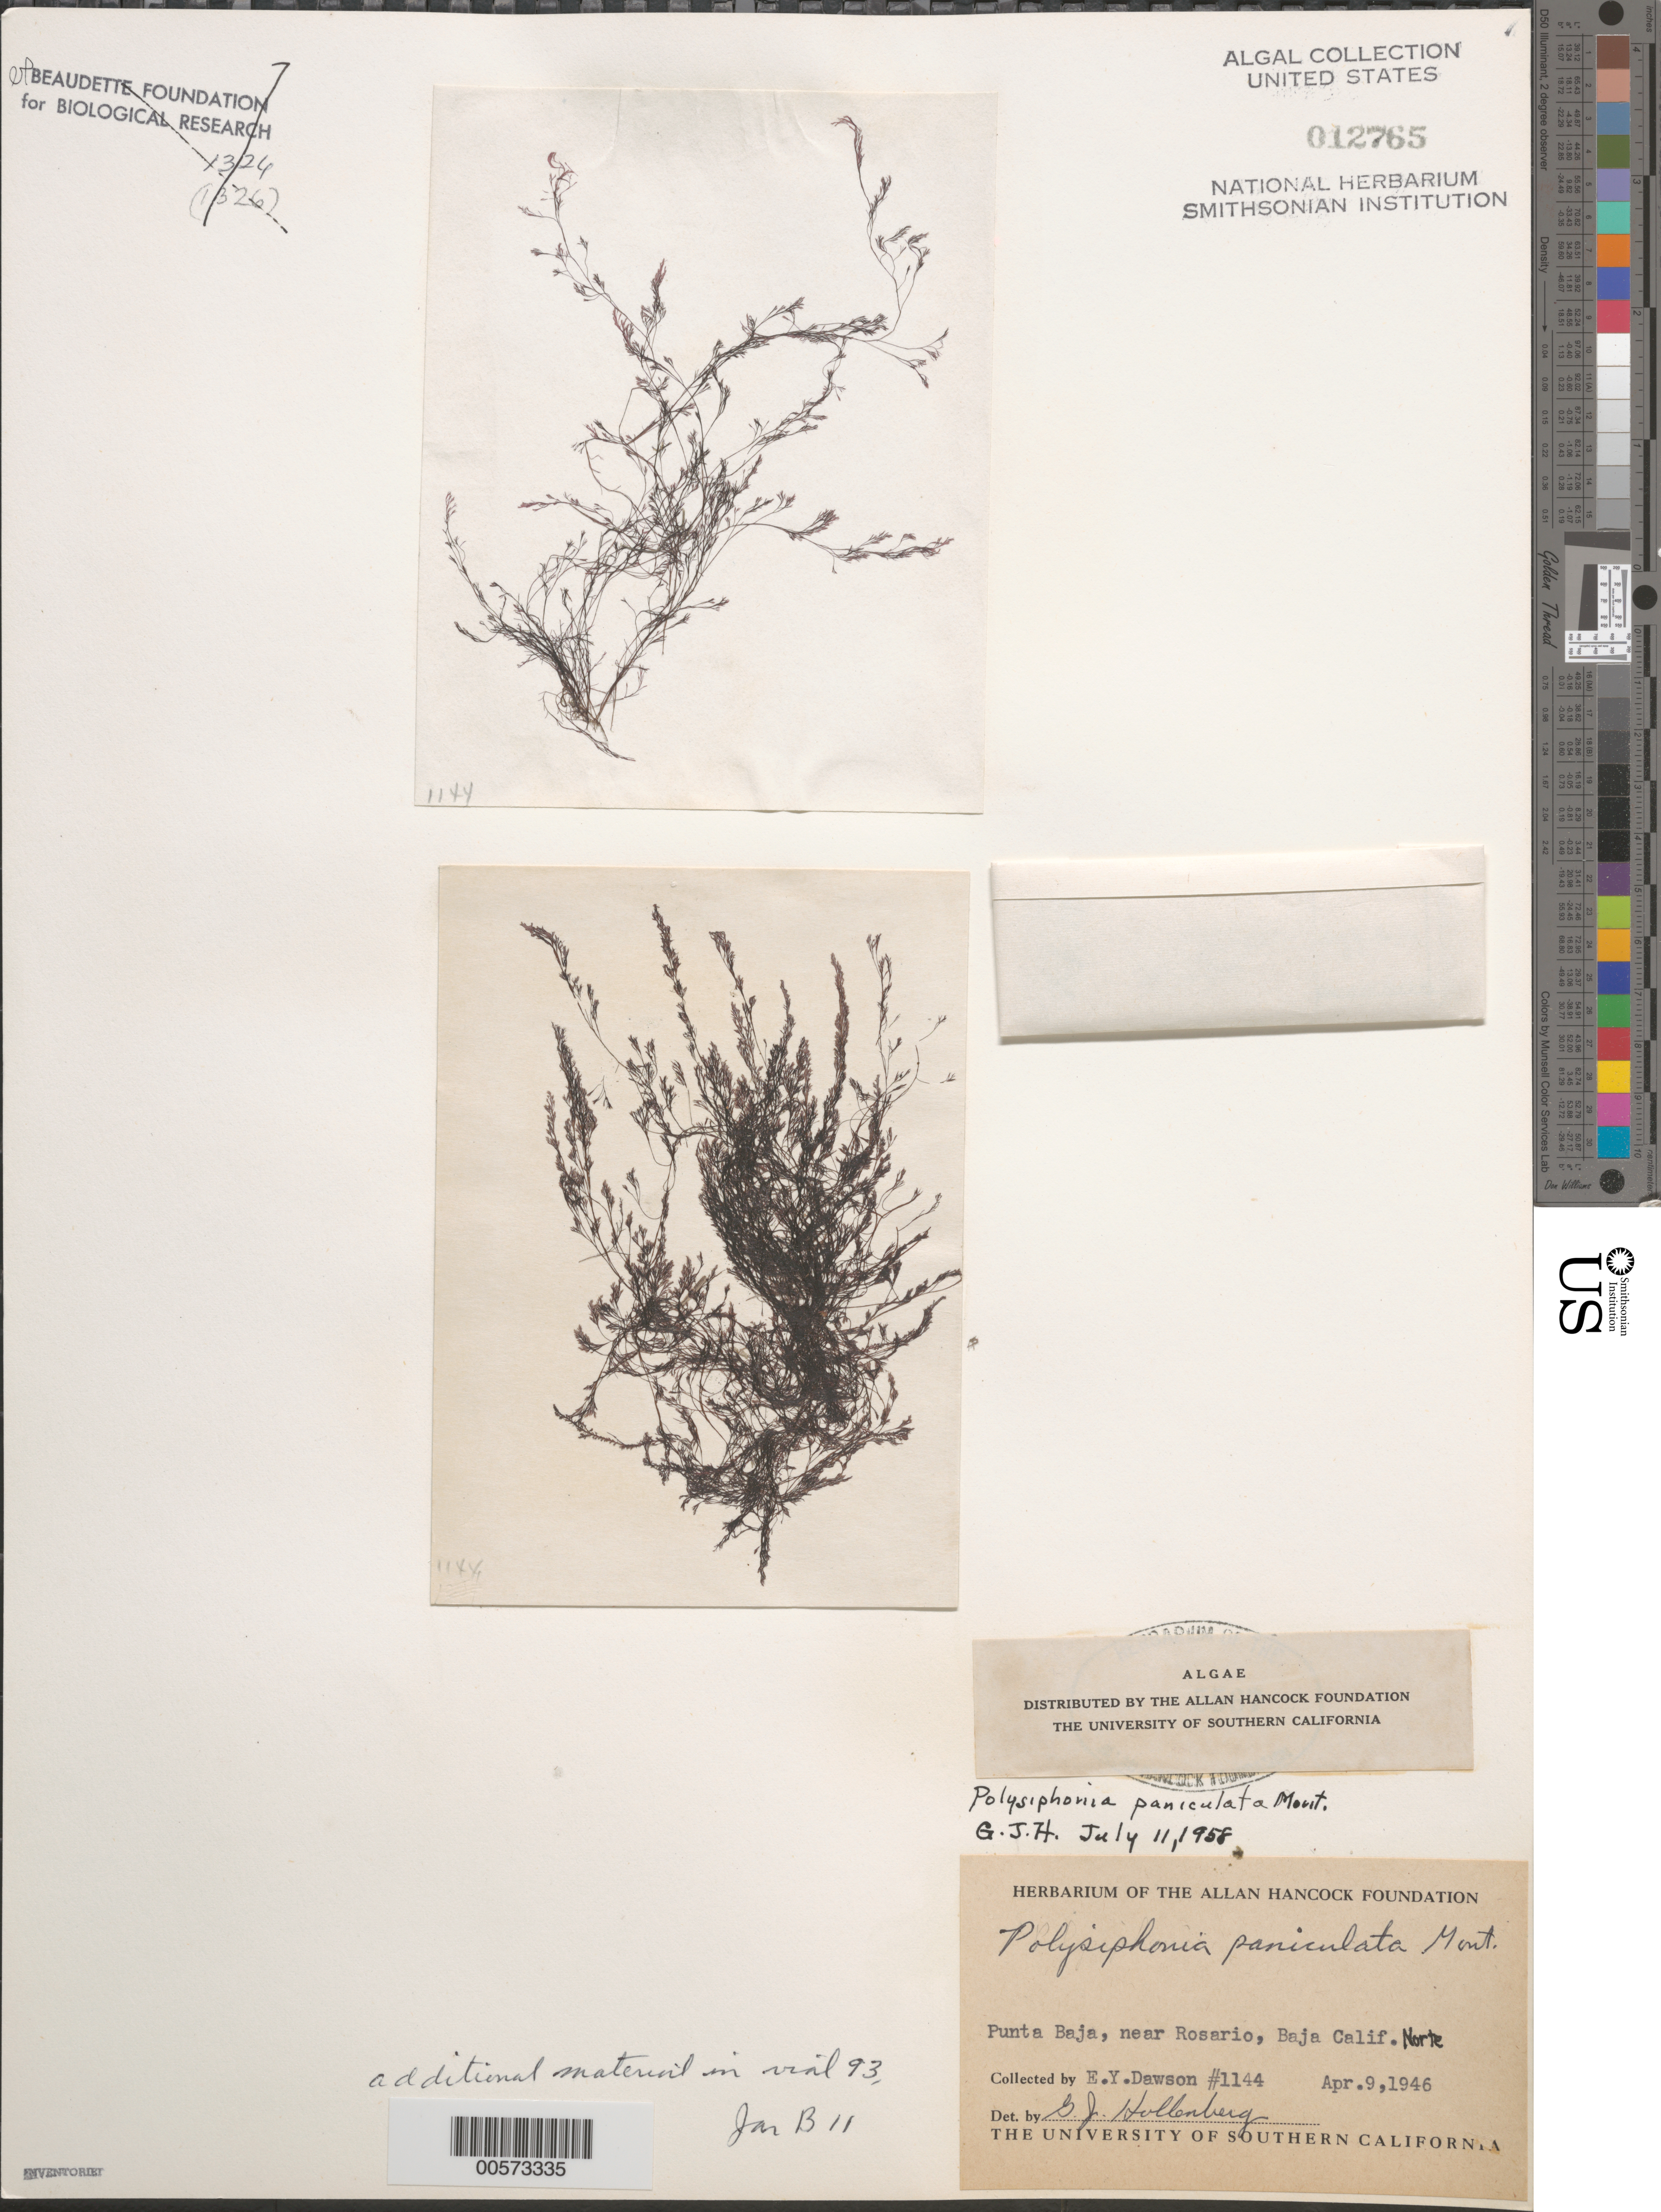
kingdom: Plantae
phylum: Rhodophyta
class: Florideophyceae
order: Ceramiales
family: Rhodomelaceae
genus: Eutrichosiphonia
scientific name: Eutrichosiphonia paniculata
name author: (Mont.) D.E.Bustamante & T.O. Cho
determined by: Algae name updating Project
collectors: E. Y. Dawson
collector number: EYD 1144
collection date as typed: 09 Apr 1946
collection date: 1946-04-09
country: Mexico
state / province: Baja California Norte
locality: Punta Baja, near Rosario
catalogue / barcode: US 12765